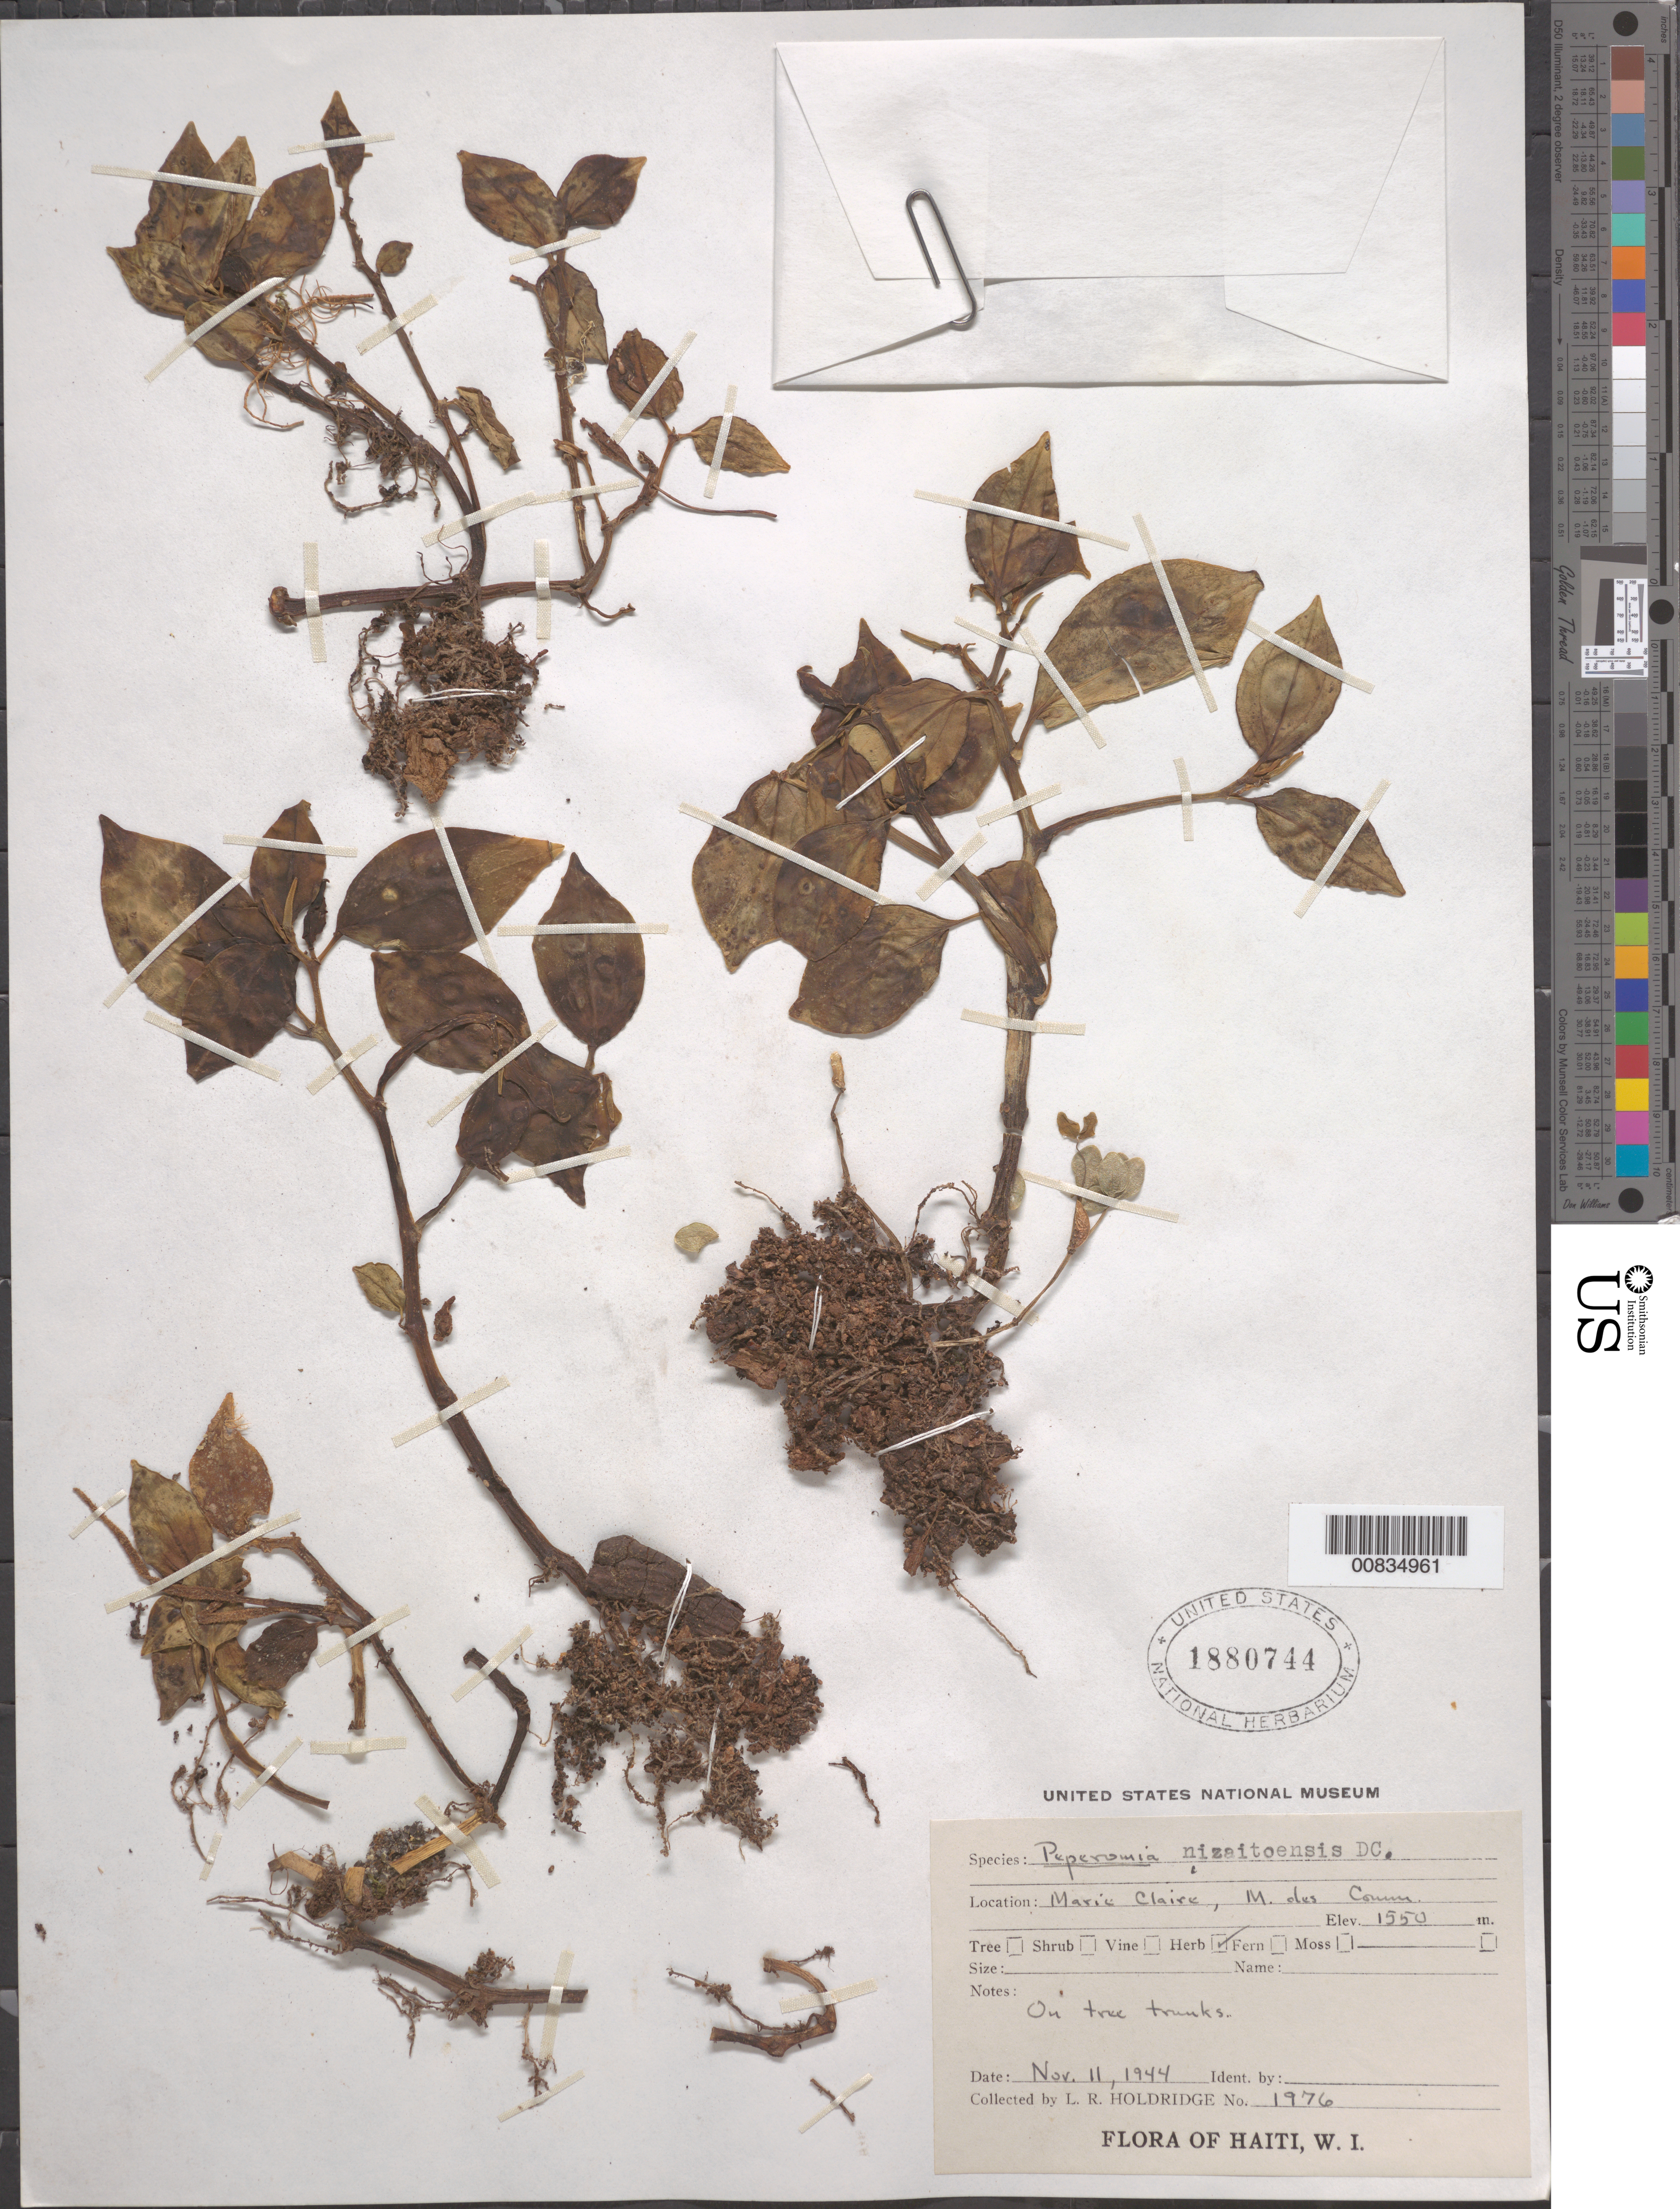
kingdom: Plantae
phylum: Tracheophyta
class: Magnoliopsida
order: Piperales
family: Piperaceae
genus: Peperomia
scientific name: Peperomia nizaitoensis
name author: C. DC.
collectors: L. Holdridge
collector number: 1976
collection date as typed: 11 Nov 1944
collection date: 1944-11-11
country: Haiti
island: Hispaniola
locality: Marie Claire, M. des Comm.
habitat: On tree trunks.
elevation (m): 1550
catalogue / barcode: US 1880744